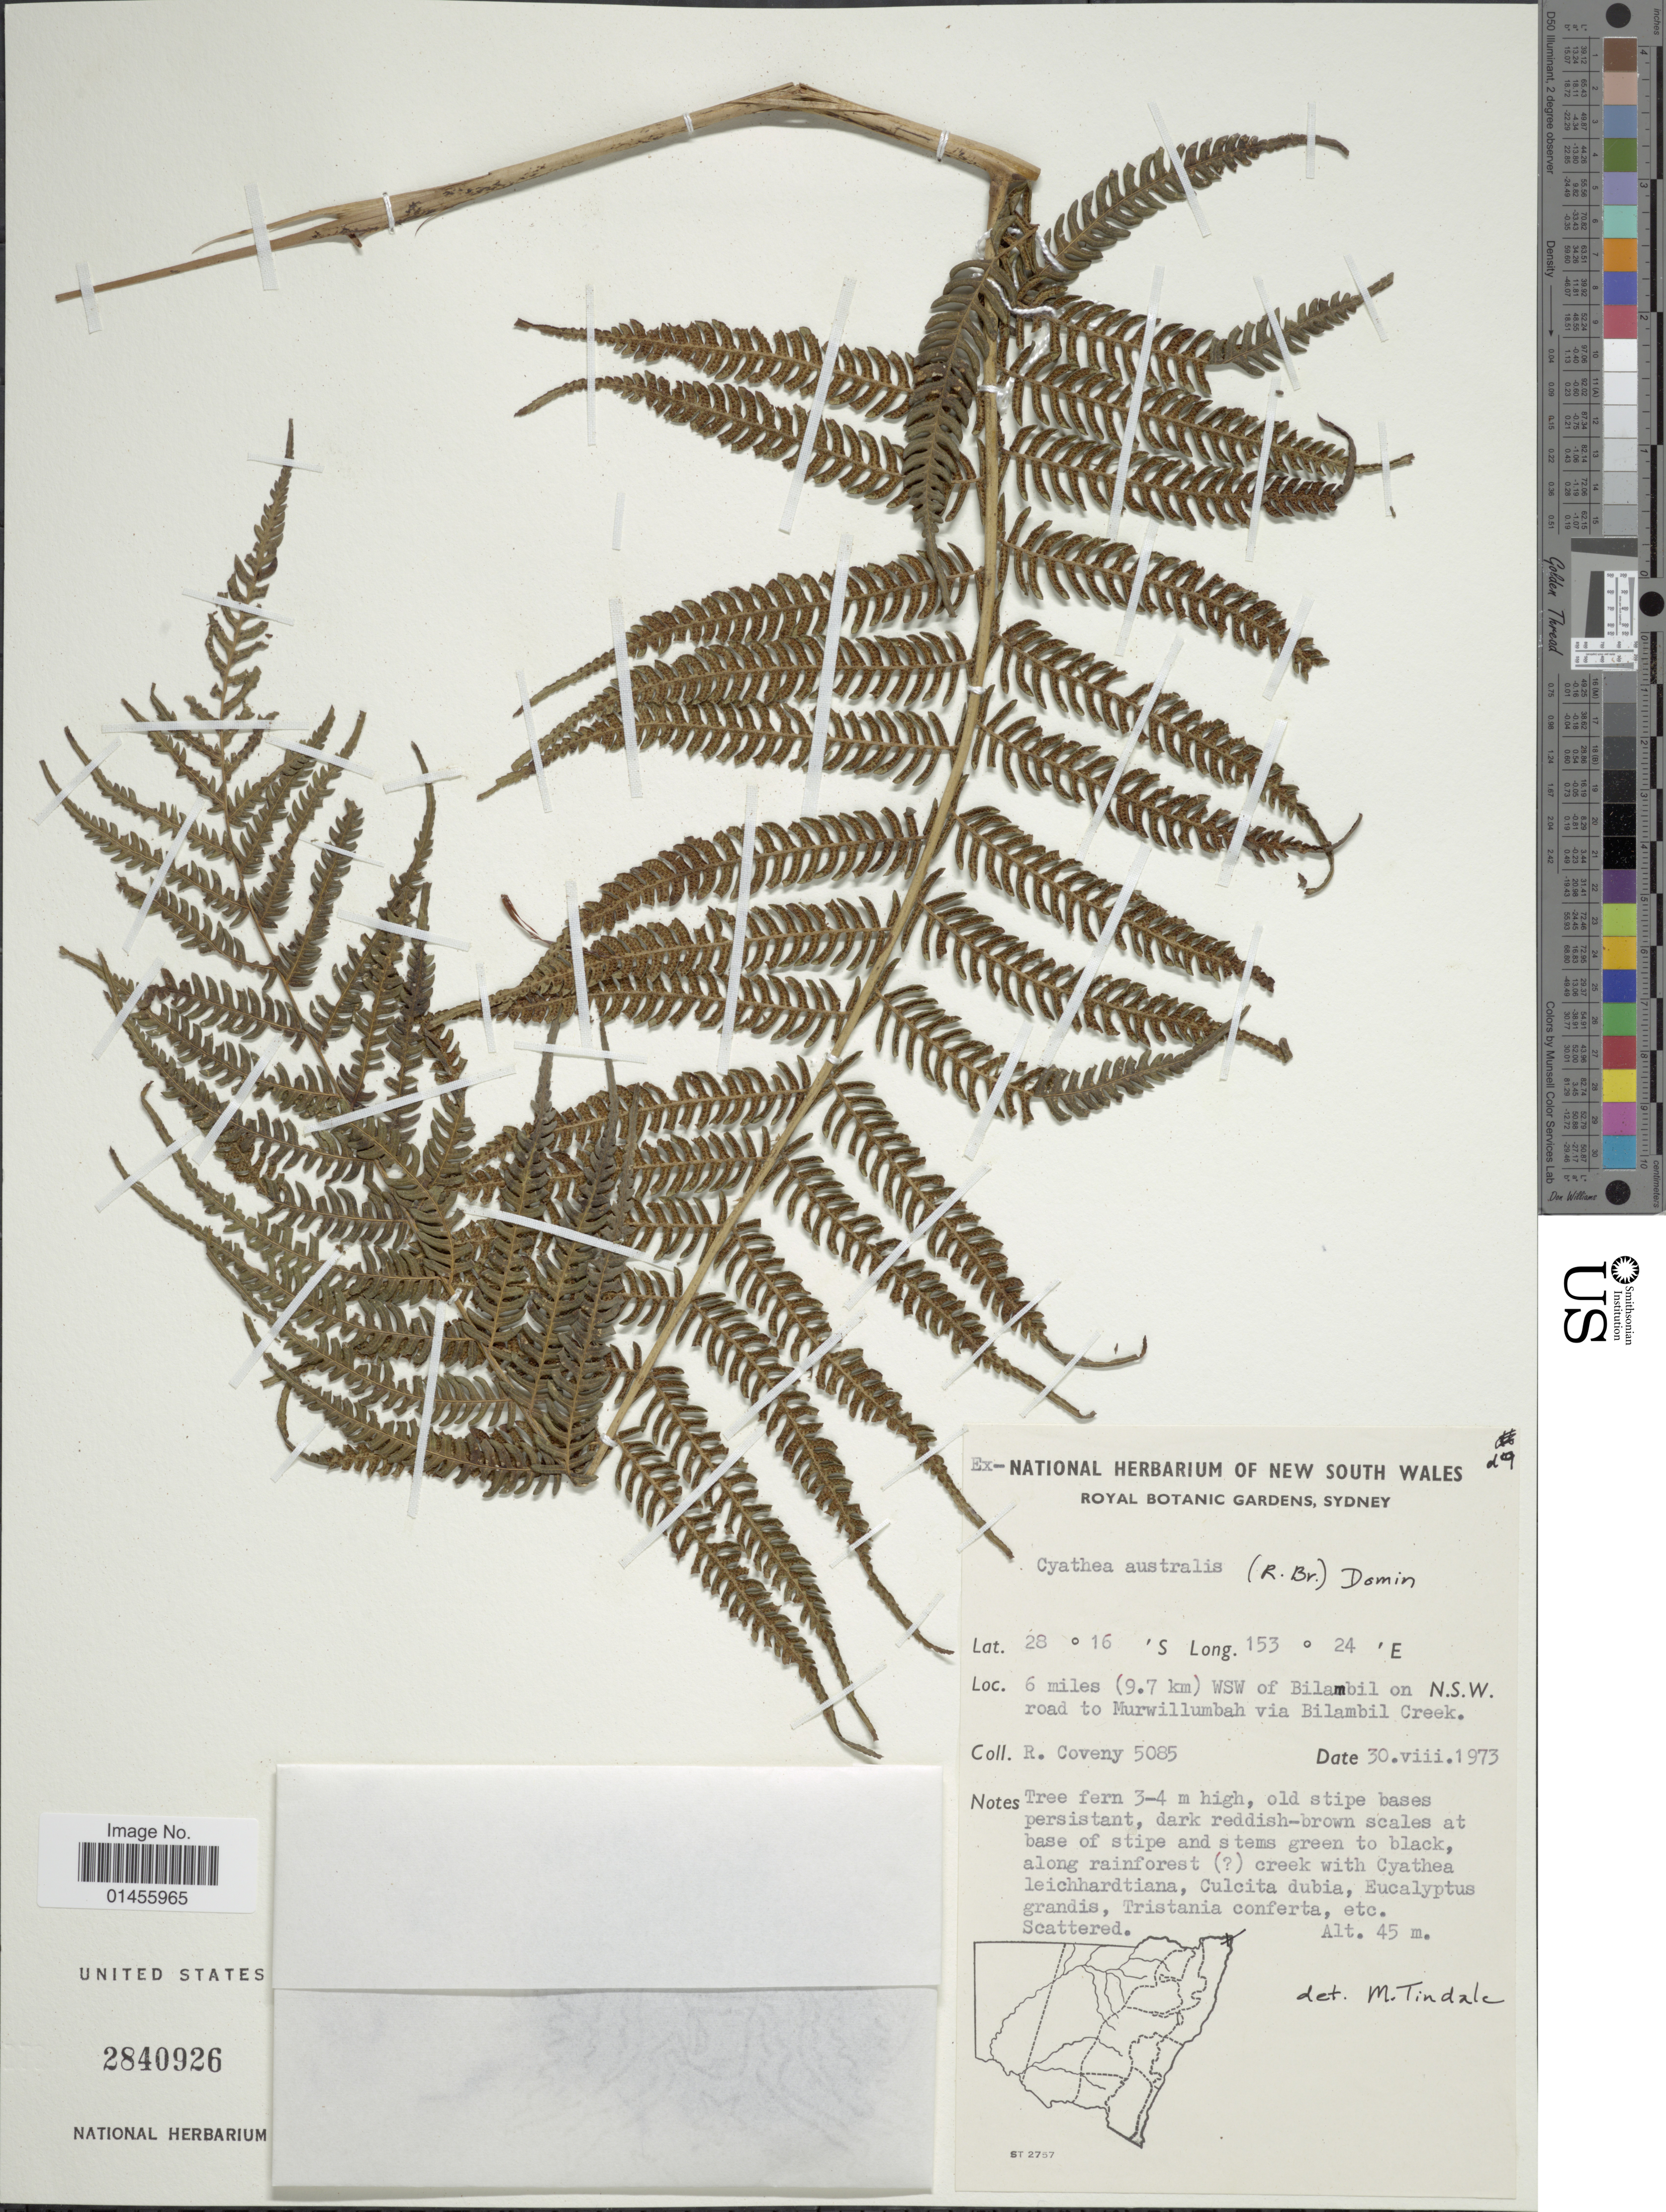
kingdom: Plantae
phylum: Tracheophyta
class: Polypodiopsida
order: Cyatheales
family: Cyatheaceae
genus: Alsophila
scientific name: Alsophila australis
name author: R. Br.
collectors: R. Coveny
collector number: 5085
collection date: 1973-08-30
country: Australia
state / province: New South Wales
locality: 6 miles (9.7km) WSW of Bilambil on N.S.W. road to Murwillumbah via Bilambil Creek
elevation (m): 45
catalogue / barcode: US 2840926